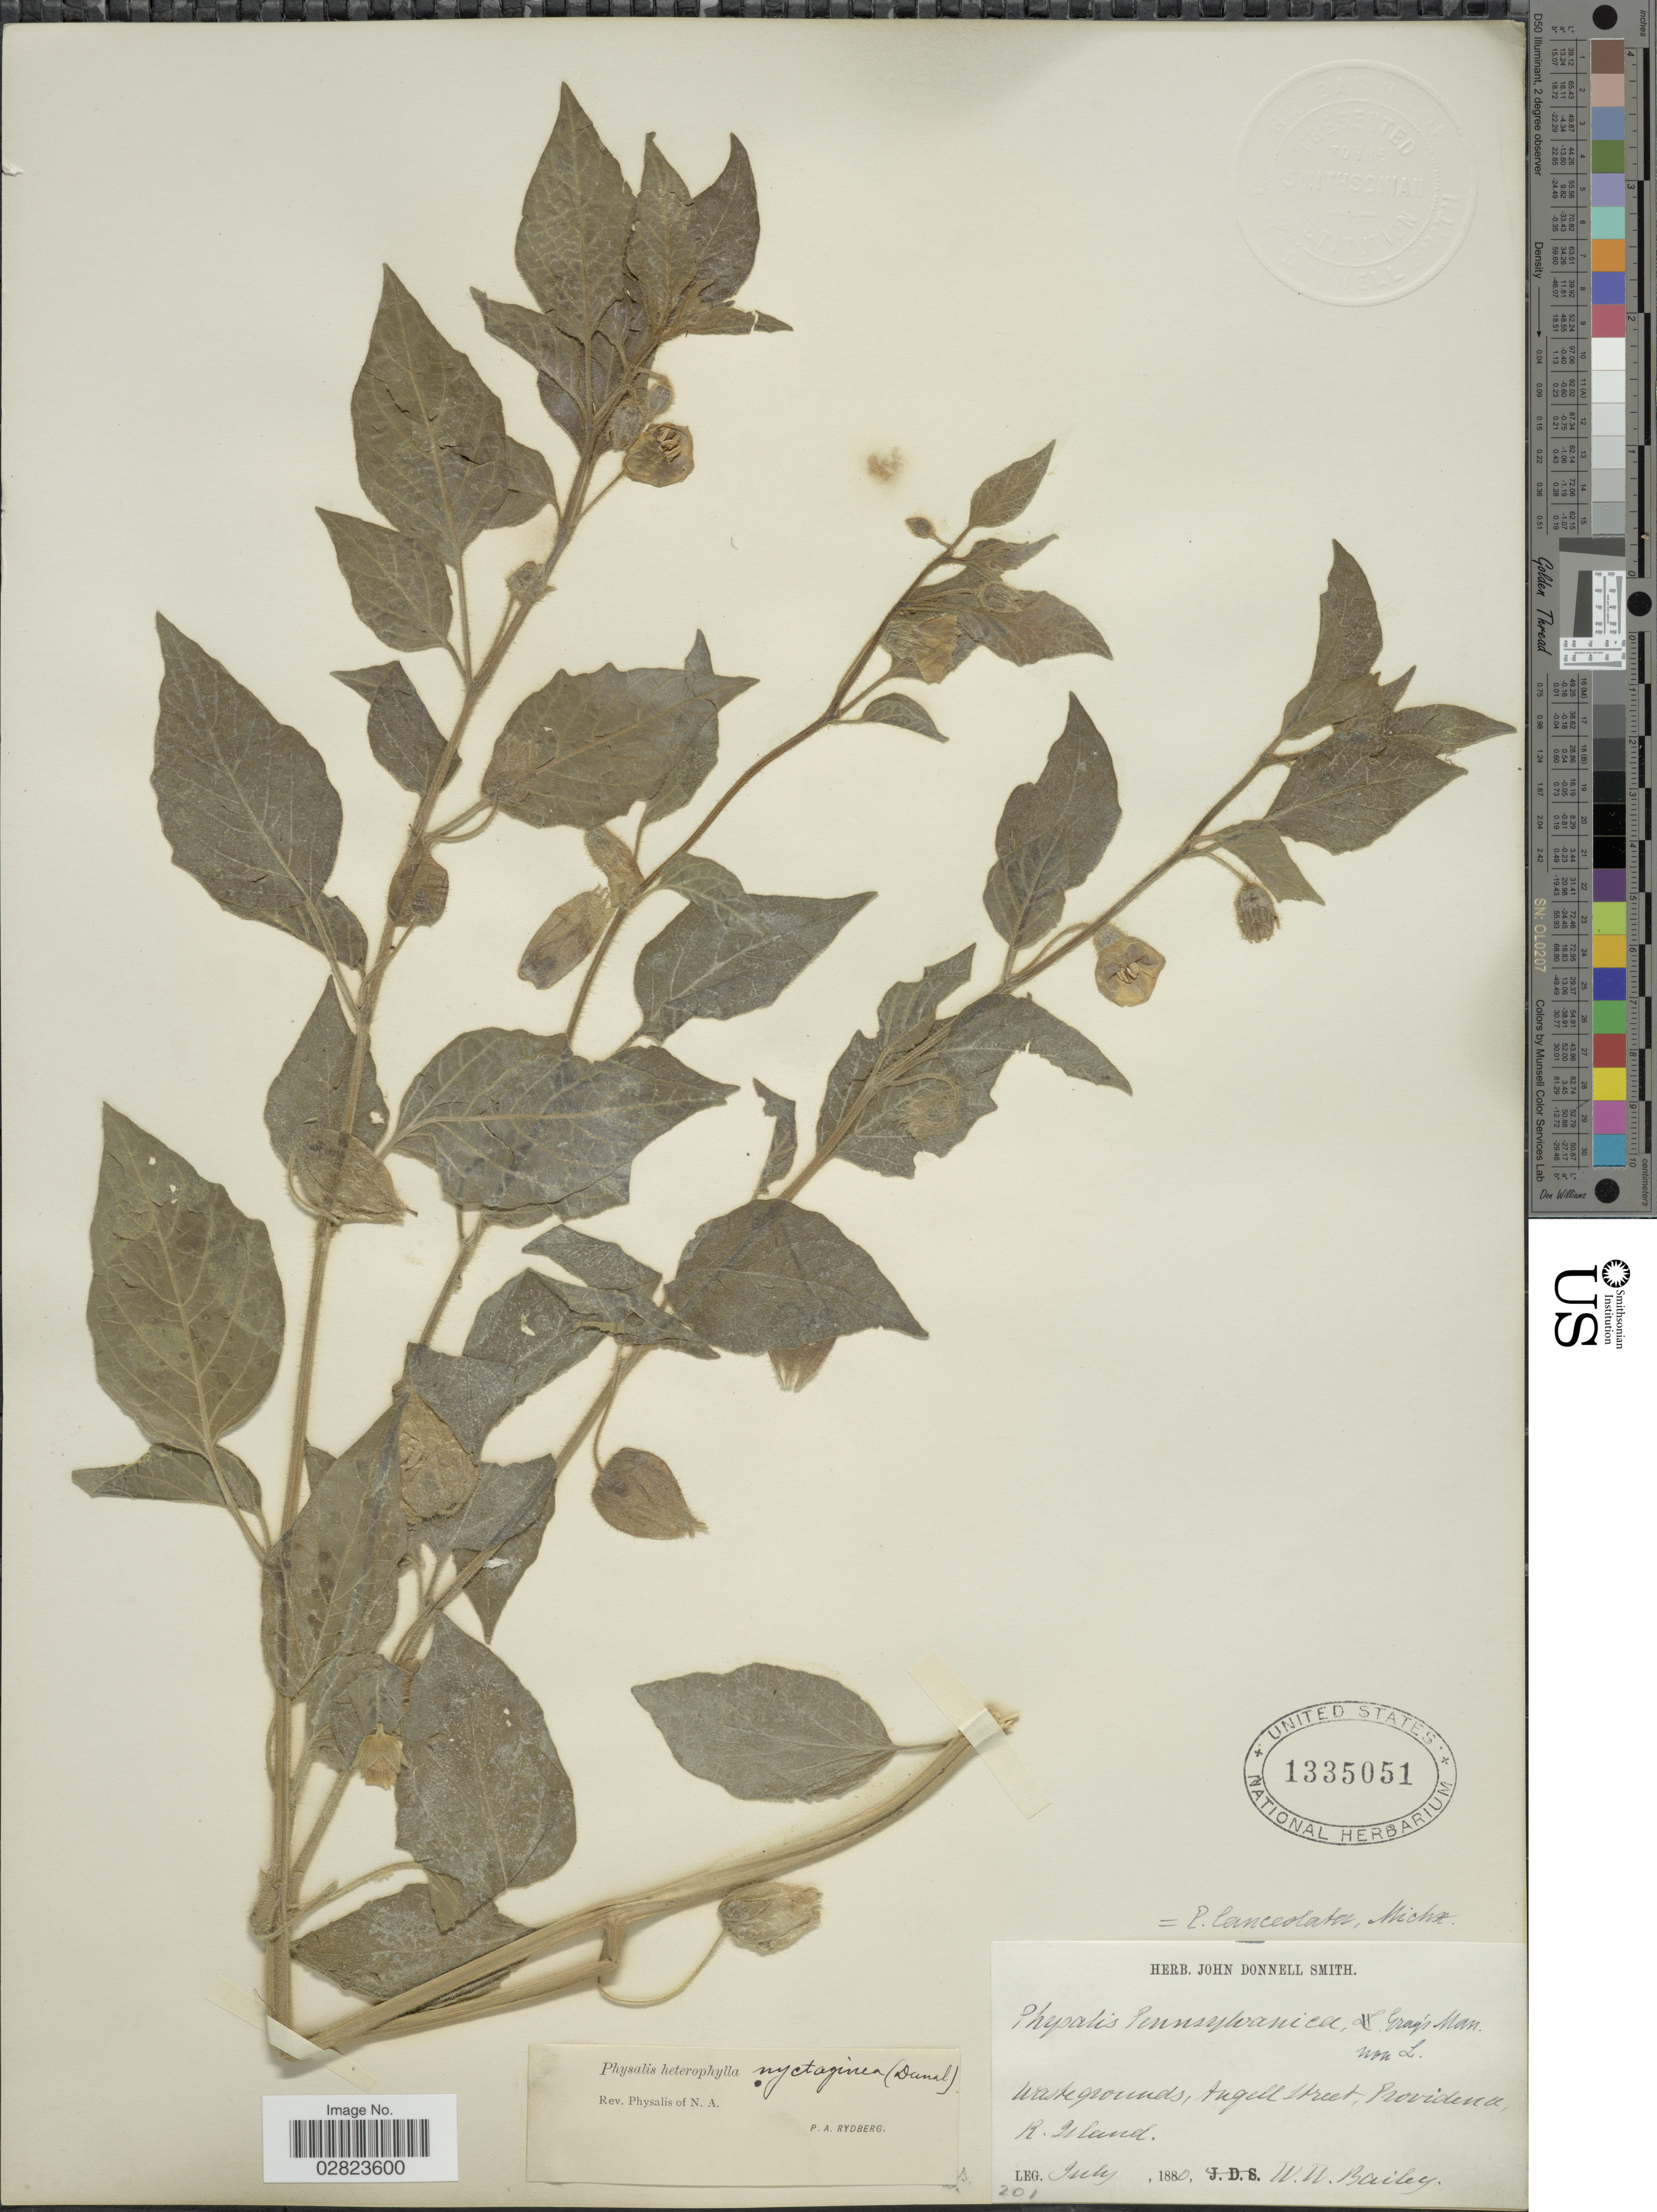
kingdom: Plantae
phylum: Tracheophyta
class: Magnoliopsida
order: Solanales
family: Solanaceae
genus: Physalis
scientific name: Physalis heterophylla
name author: Nees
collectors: W. W. Bailey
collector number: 201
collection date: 1880-07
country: United States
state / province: Rhode Island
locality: Waste grounds, Angell Street, Providence, R. Island.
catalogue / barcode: US 1335051